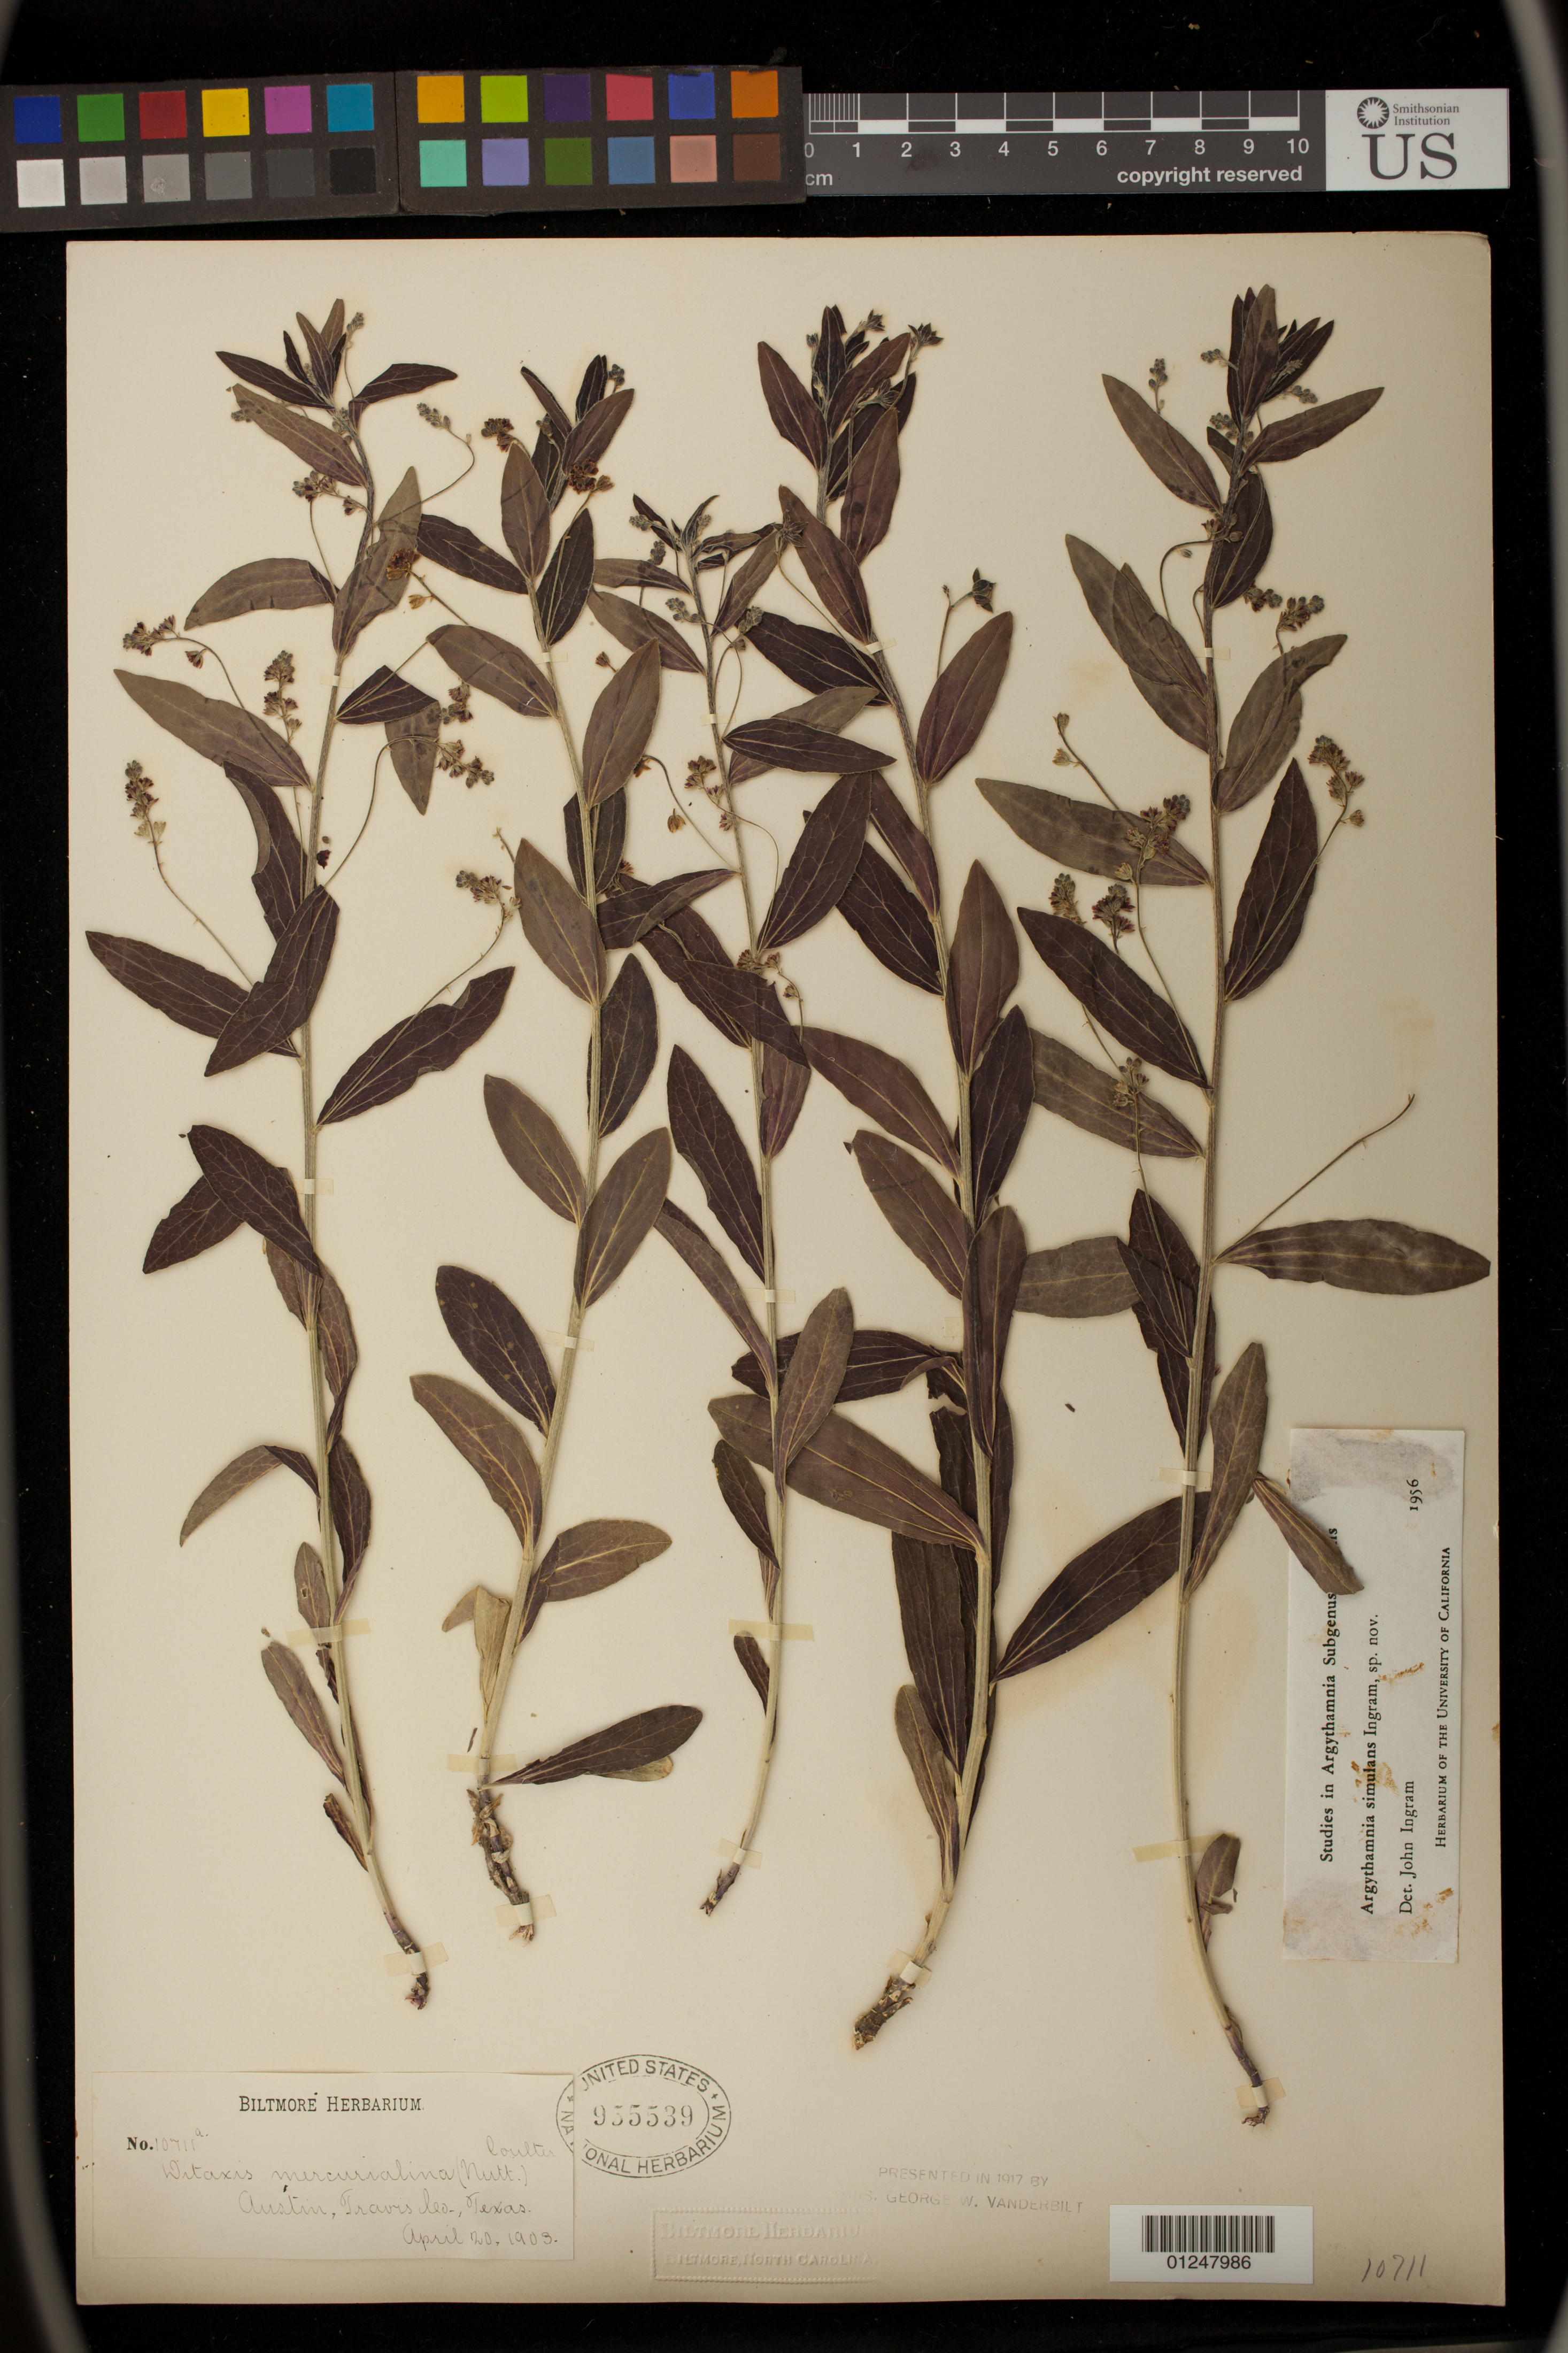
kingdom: Plantae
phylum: Tracheophyta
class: Magnoliopsida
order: Malpighiales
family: Euphorbiaceae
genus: Argythamnia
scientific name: Argythamnia simulans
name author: Ingram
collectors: -- Coulter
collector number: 10711a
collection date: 1903-04-20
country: United States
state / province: Texas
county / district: Travis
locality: Austin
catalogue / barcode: US 955539